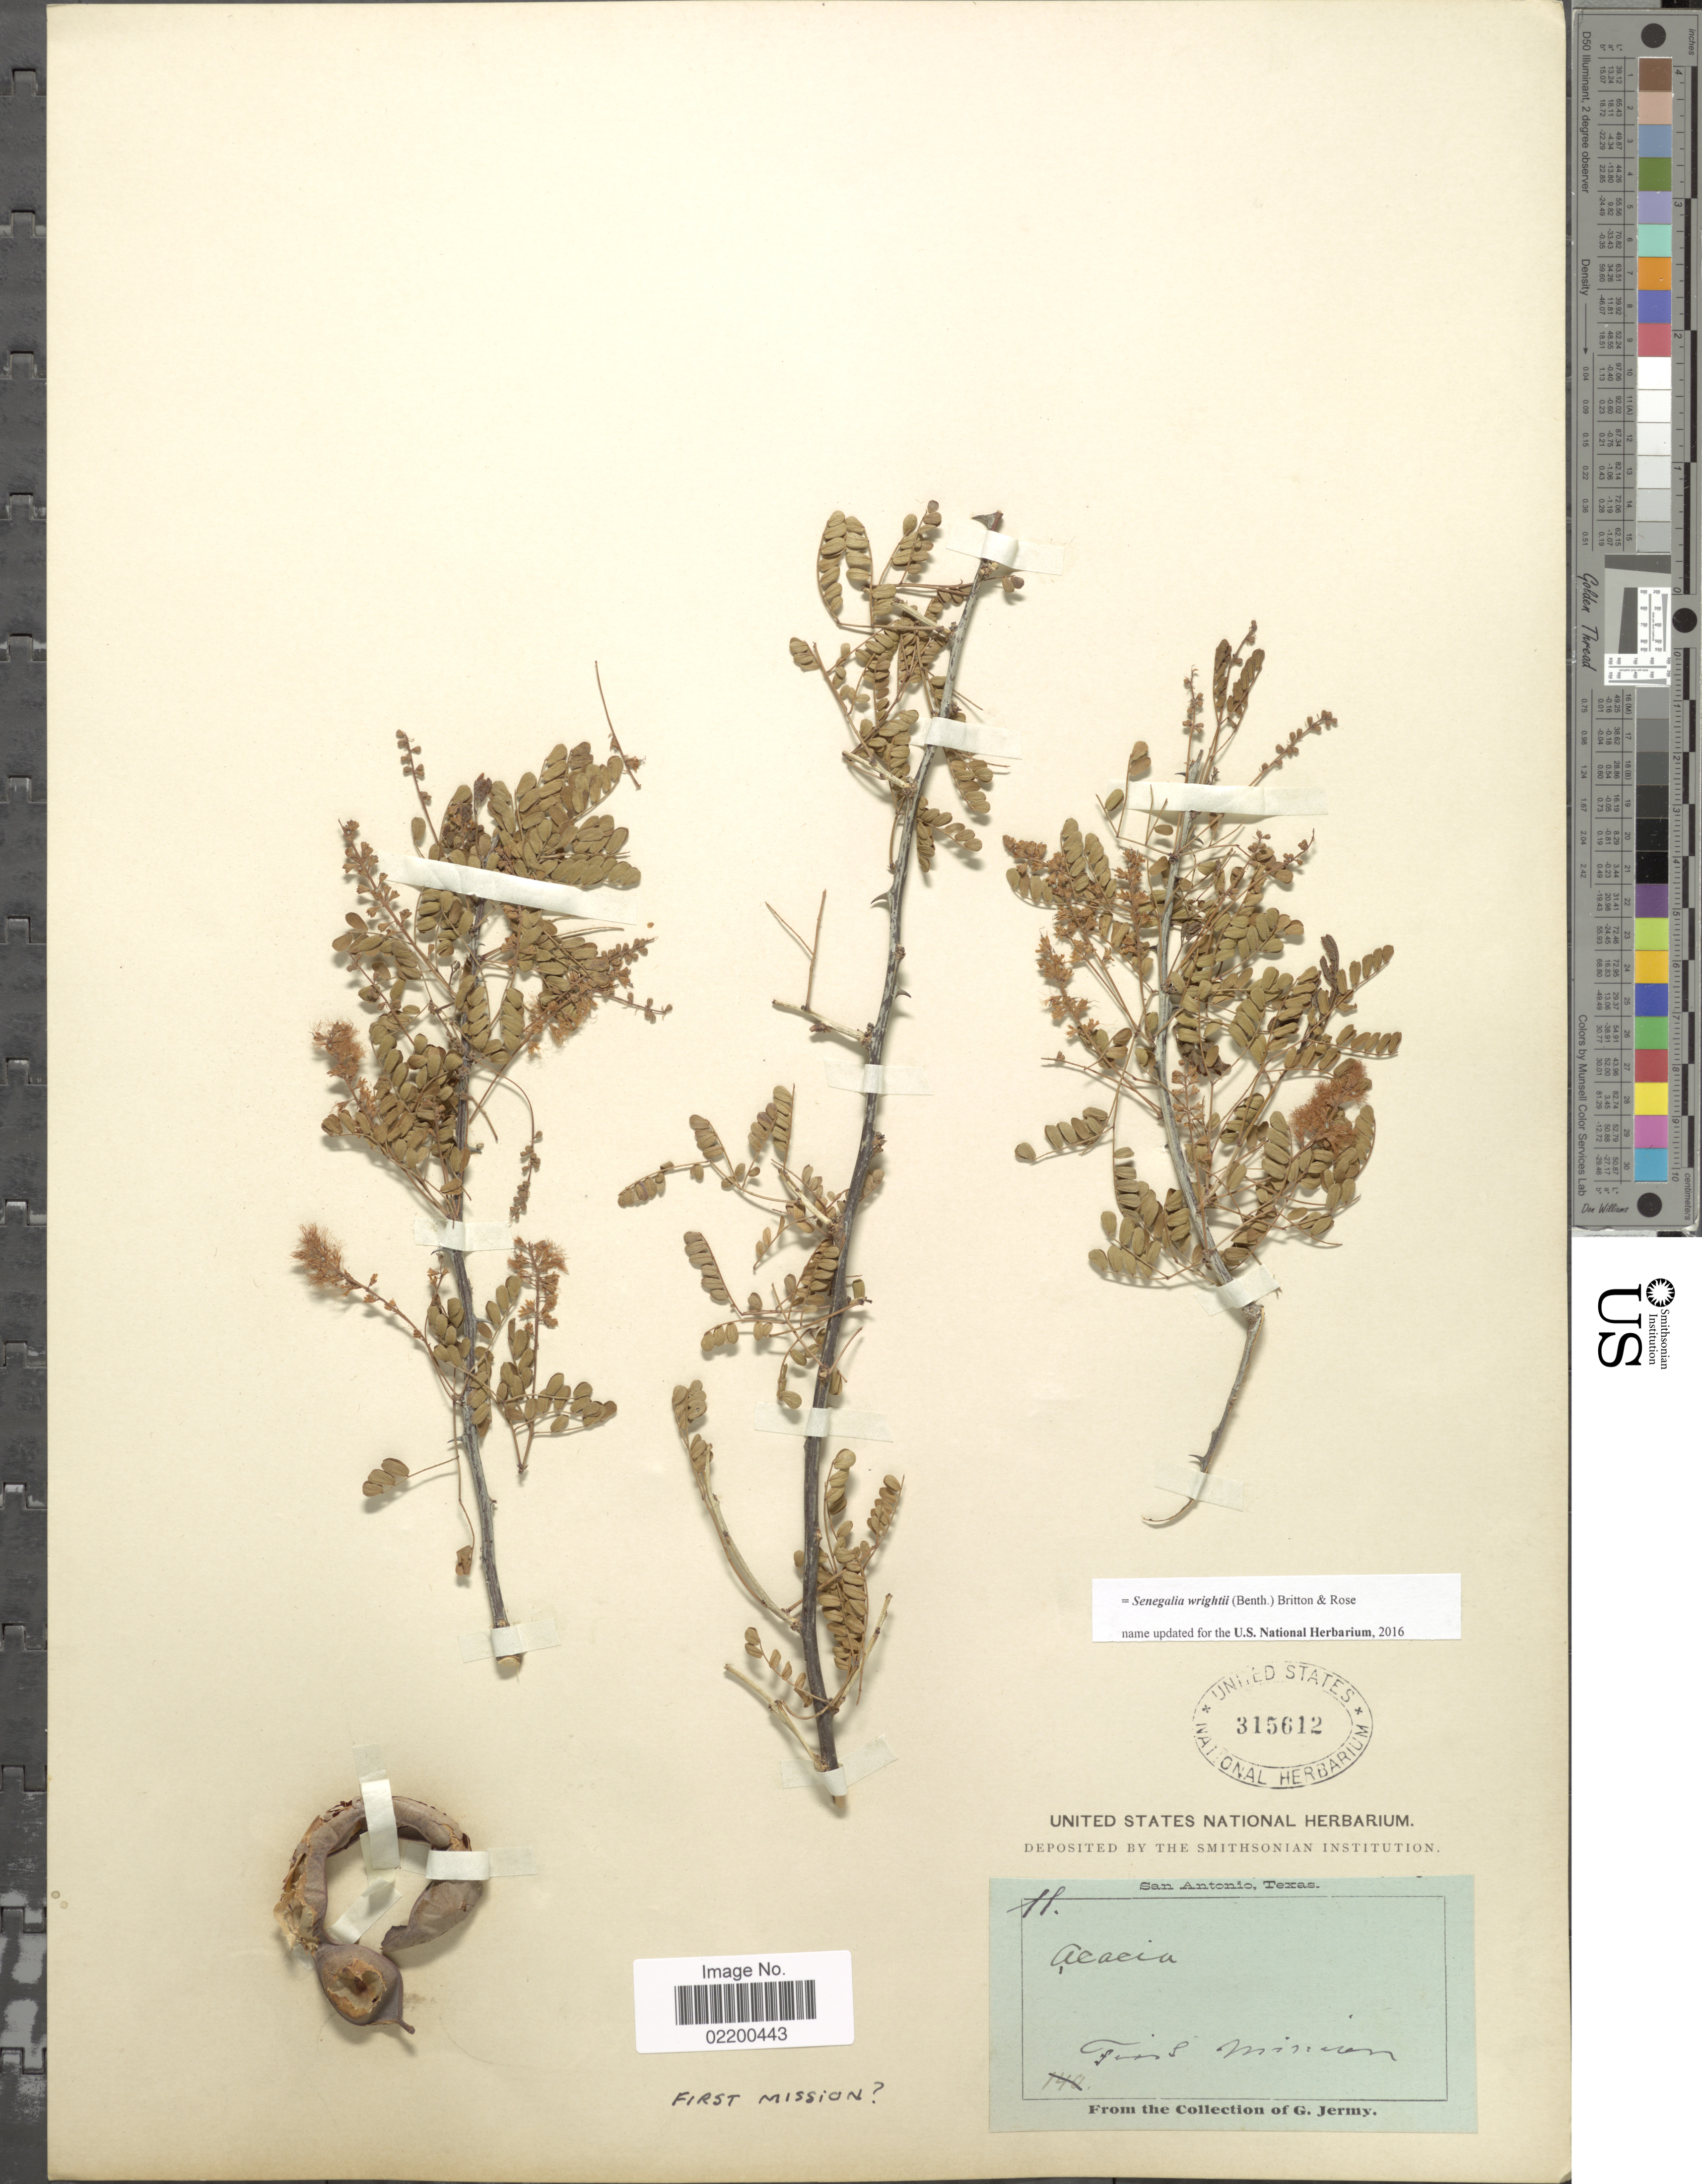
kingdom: Plantae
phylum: Tracheophyta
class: Magnoliopsida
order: Fabales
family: Fabaceae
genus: Senegalia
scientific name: Senegalia wrightii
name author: (Benth.) Britton & Rose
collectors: G. Jermy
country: United States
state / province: Texas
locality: San Antonio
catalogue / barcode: US 315612